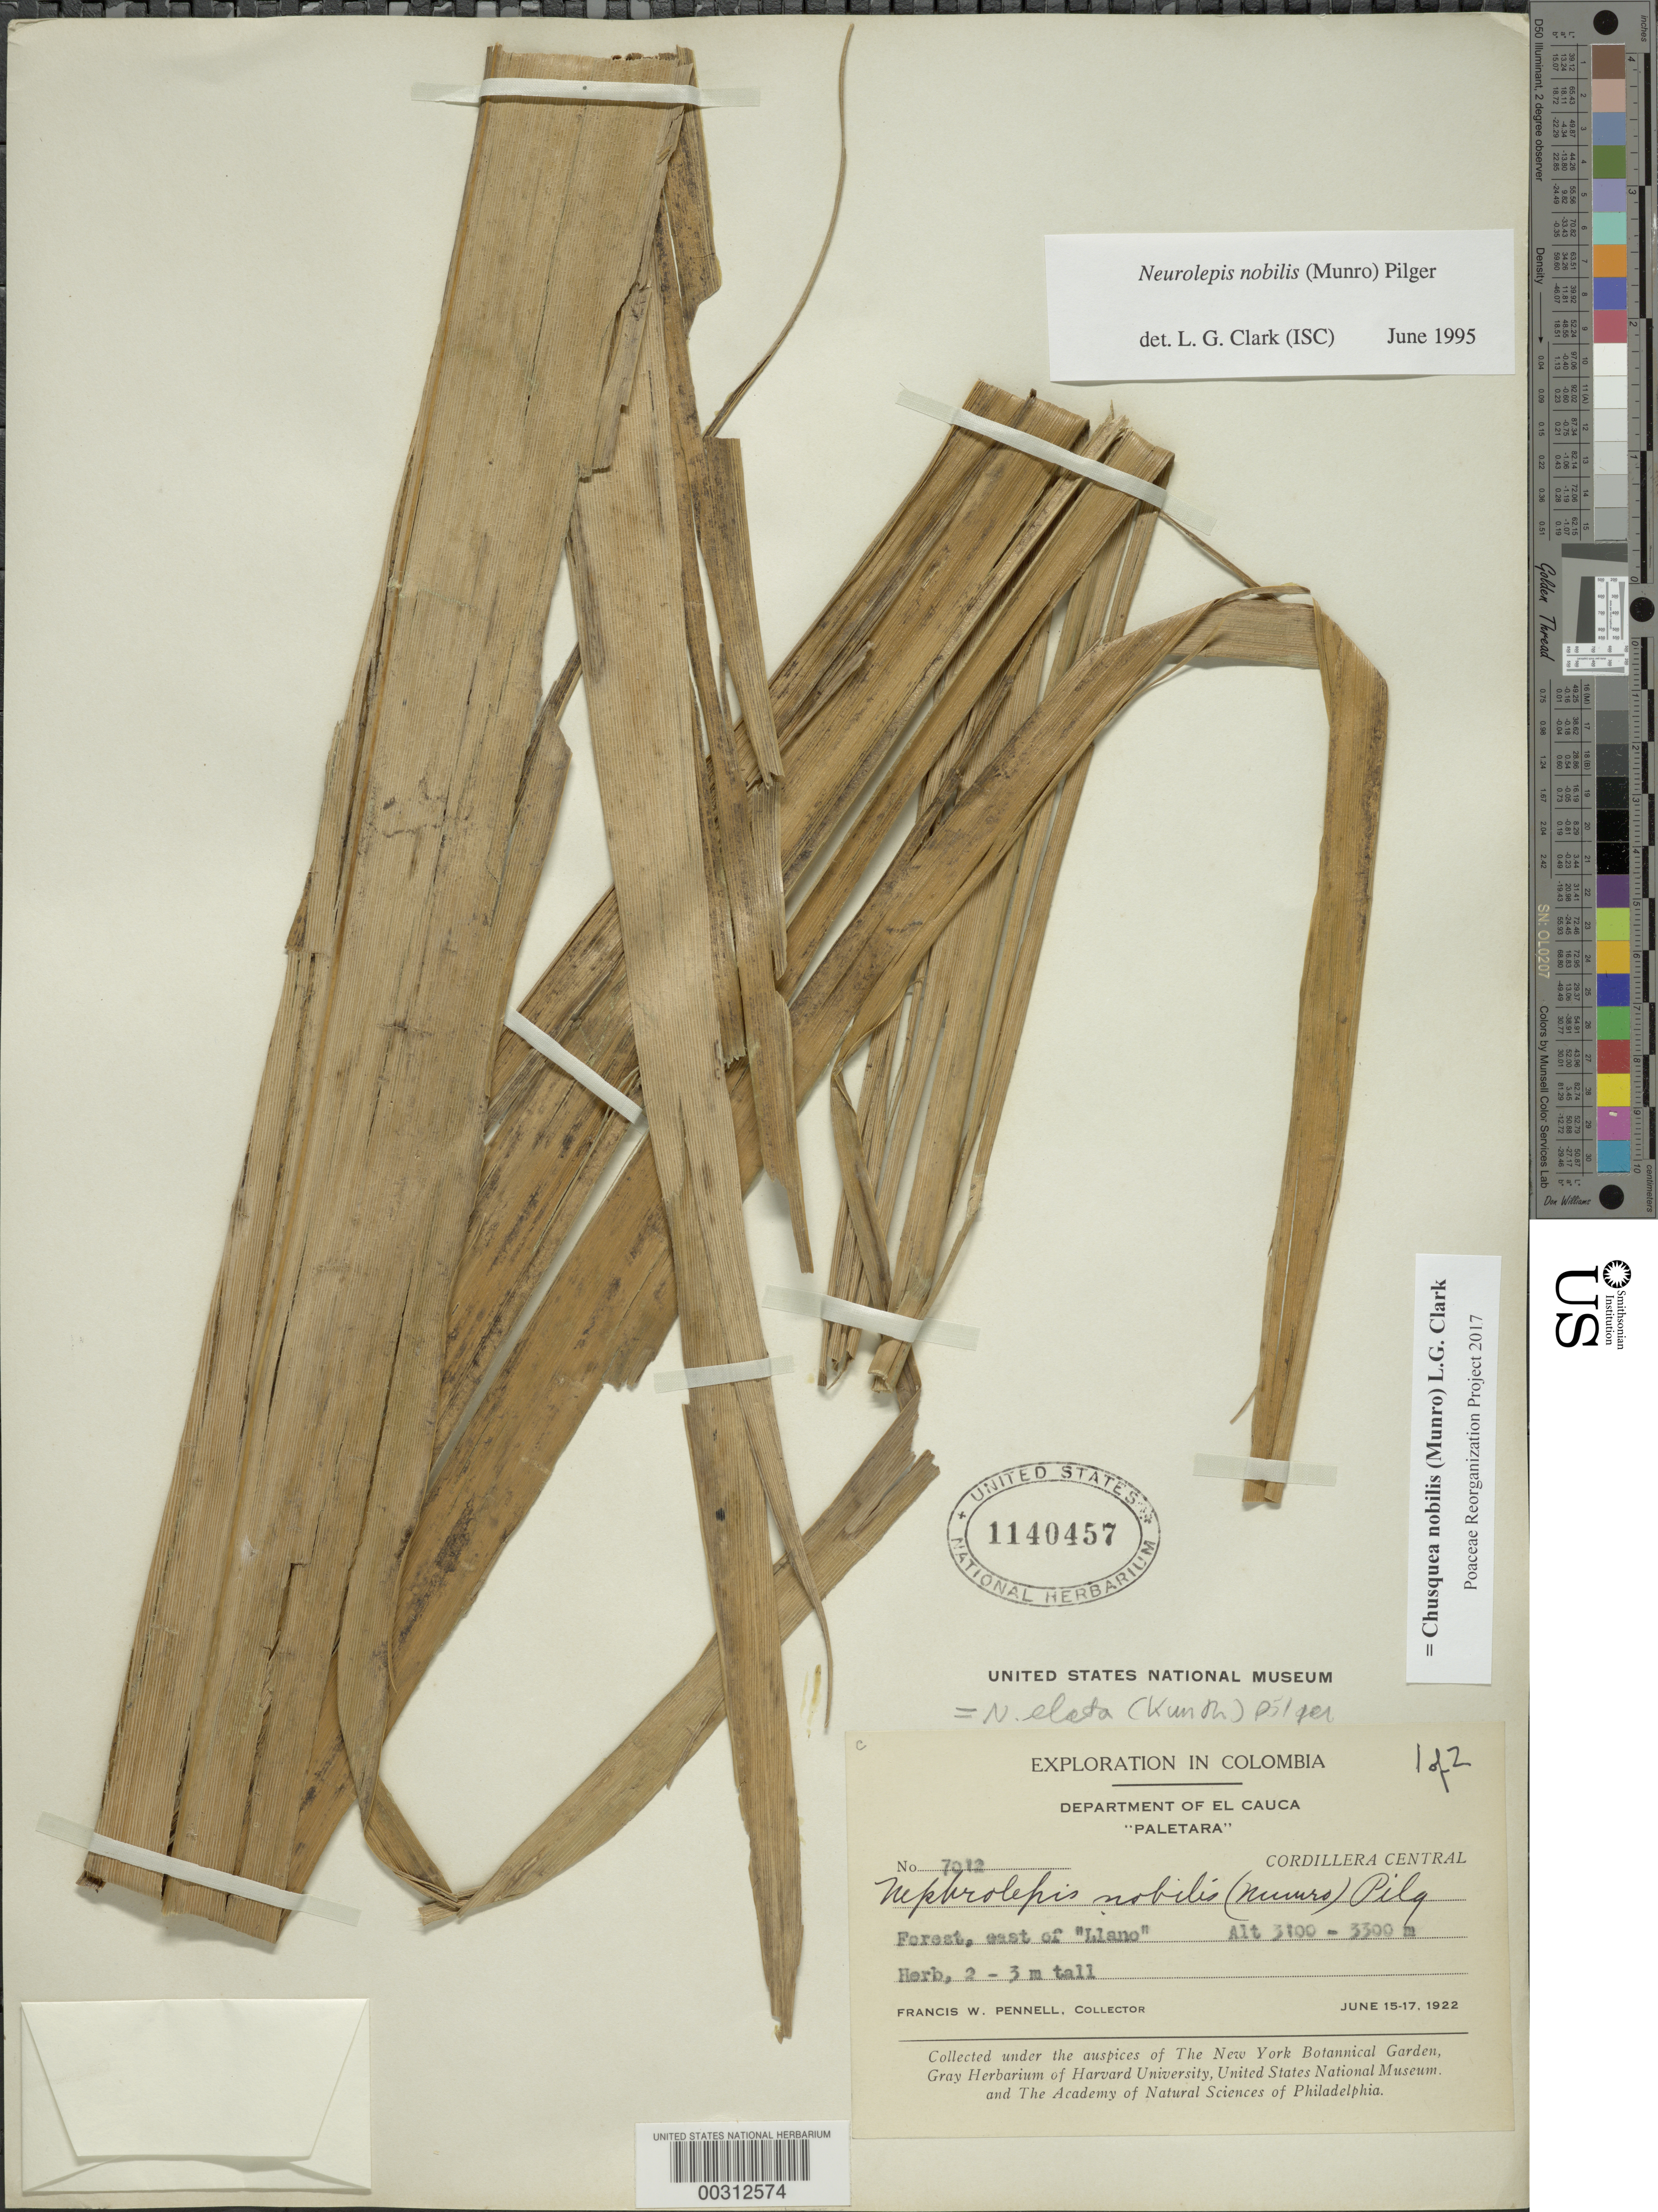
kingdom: Plantae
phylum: Tracheophyta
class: Liliopsida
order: Poales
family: Poaceae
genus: Chusquea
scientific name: Chusquea nobilis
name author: (Munro) L.G. Clark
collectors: F. W. Pennell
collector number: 7012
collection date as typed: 15 Jun 1922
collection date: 1922-06-15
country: Colombia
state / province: Cauca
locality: "Paletara", "Llano"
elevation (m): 3100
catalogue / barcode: US 1140457